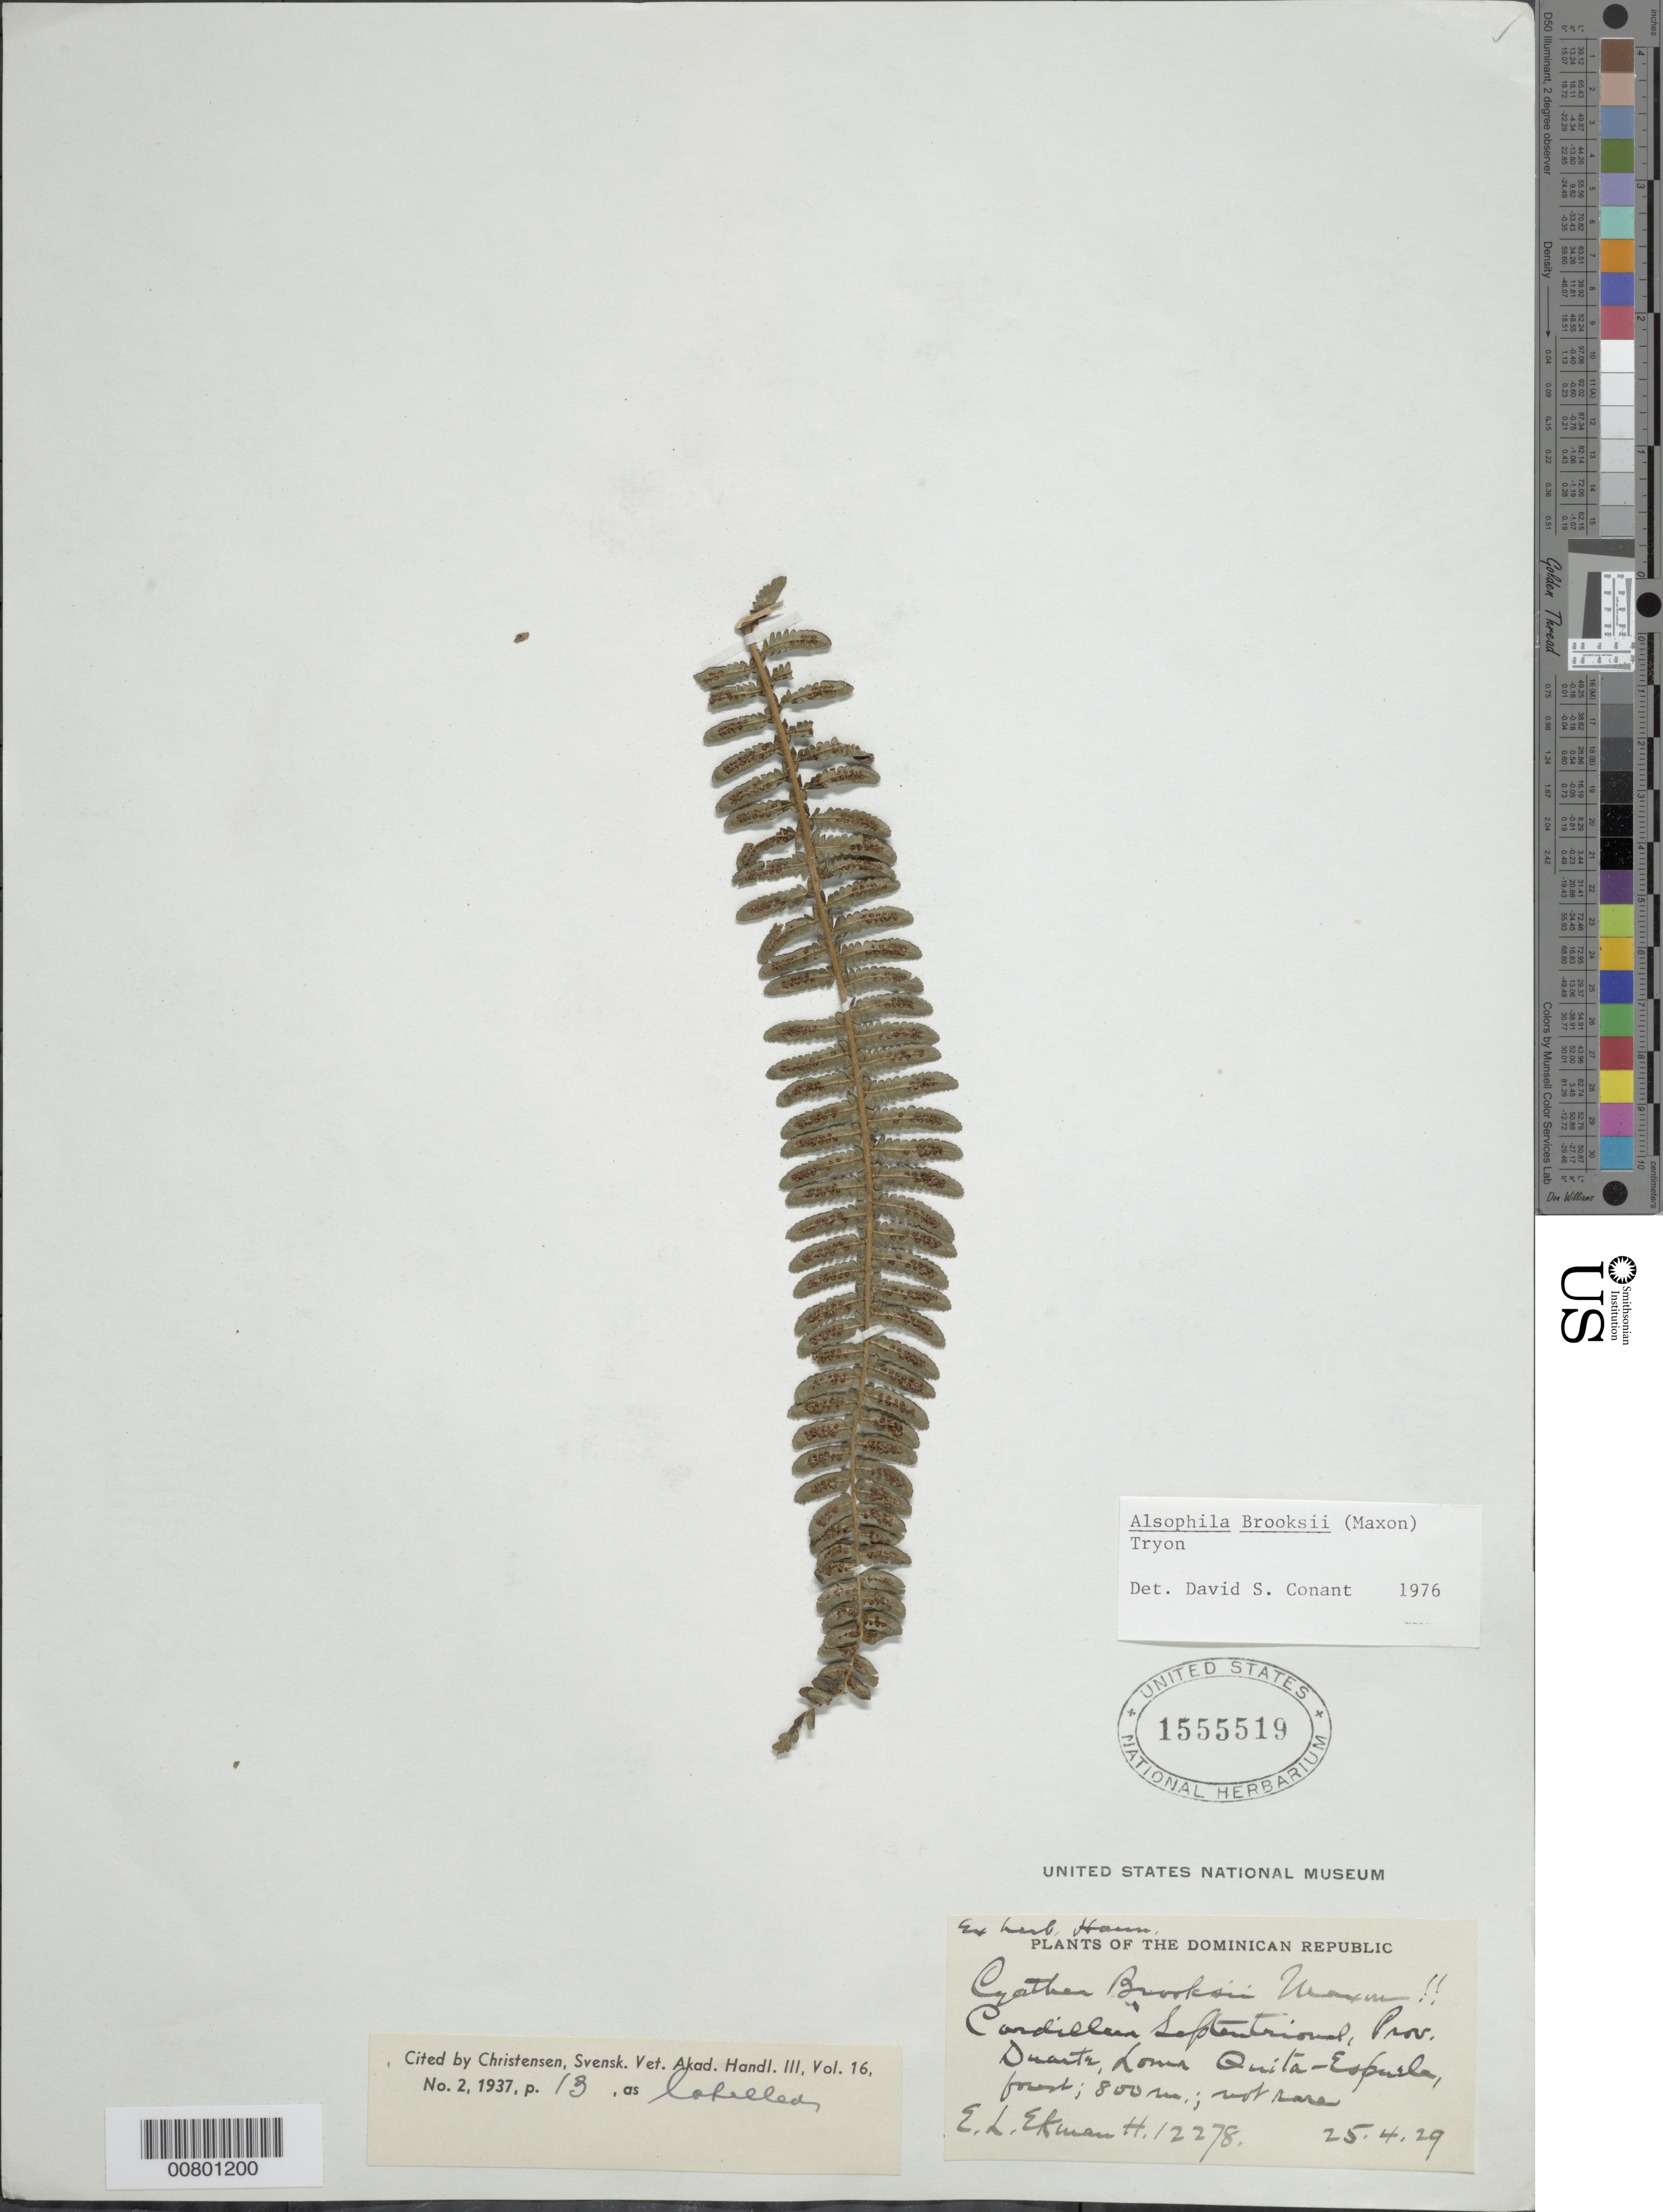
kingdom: Plantae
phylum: Tracheophyta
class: Polypodiopsida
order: Cyatheales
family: Cyatheaceae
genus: Alsophila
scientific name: Alsophila brooksii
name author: (Maxon) R.M. Tryon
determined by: Conant, D. S.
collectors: E. L. Ekman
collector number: H 12278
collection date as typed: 25 Apr 1929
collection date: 1929-04-25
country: Dominican Republic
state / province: Duarte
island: Hispaniola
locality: Cordillera Septentrional, Loma Quita Espuela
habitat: Forest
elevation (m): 800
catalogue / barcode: US 1555519